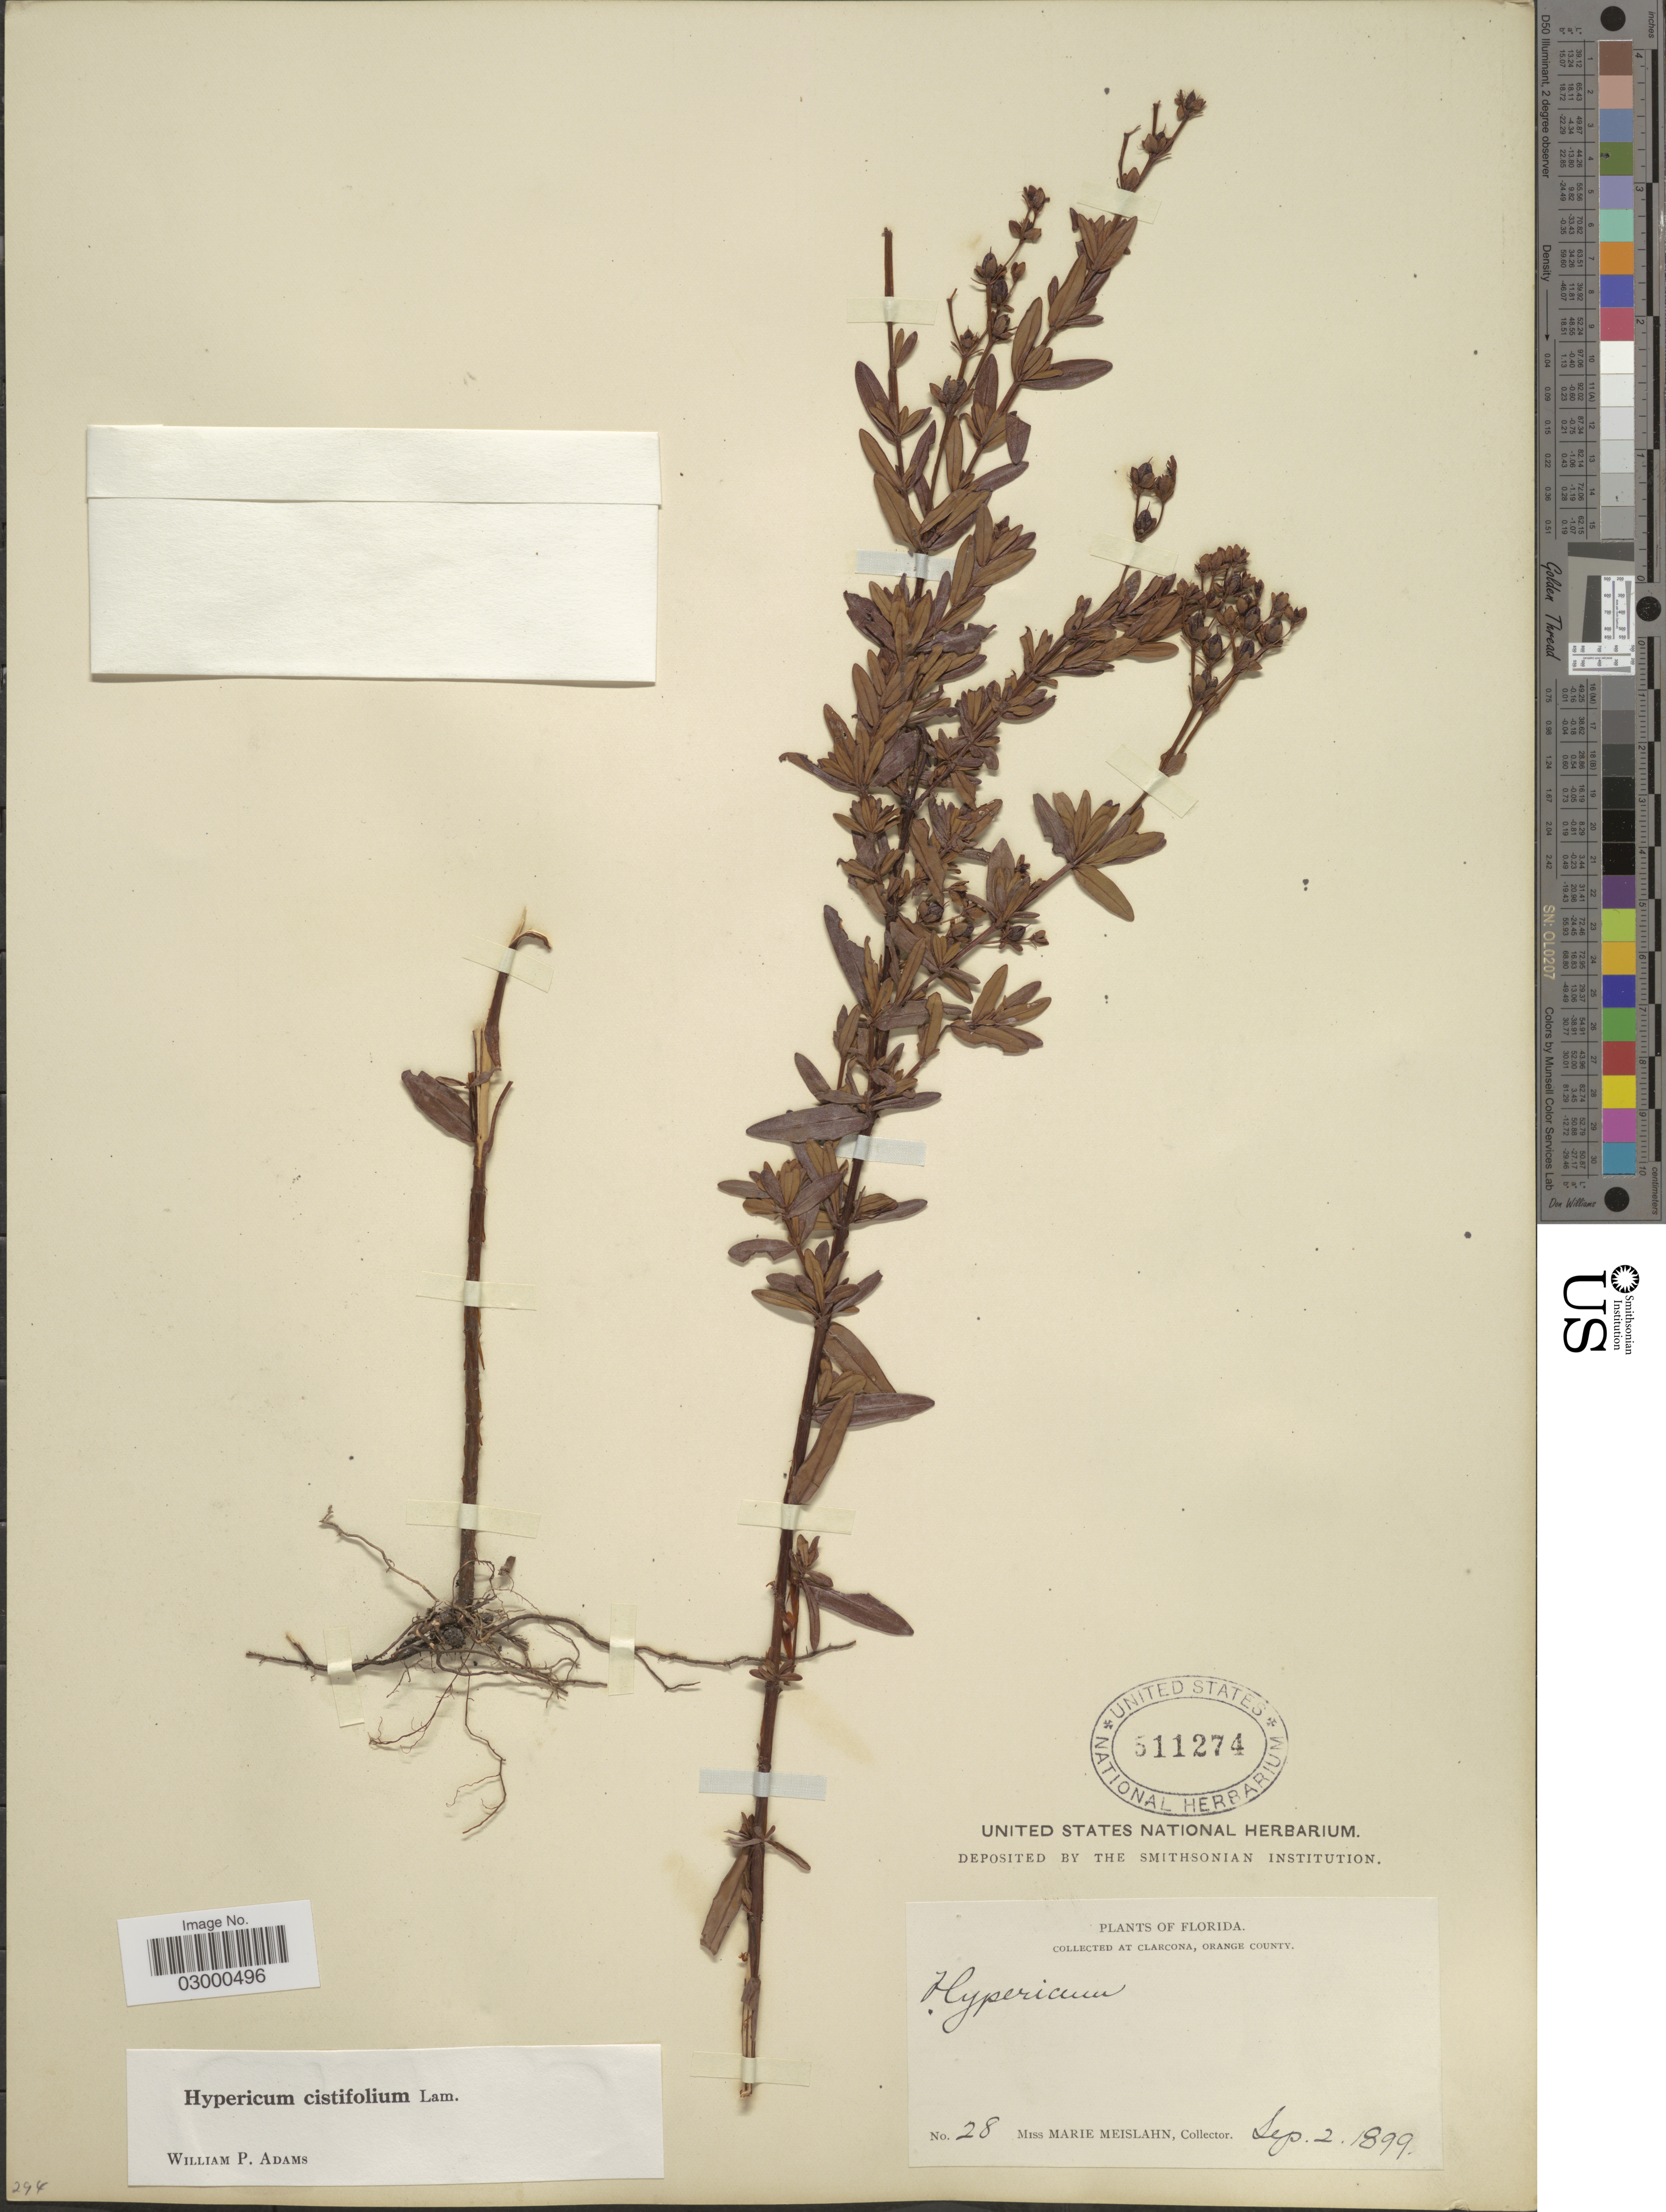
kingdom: Plantae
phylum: Tracheophyta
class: Magnoliopsida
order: Malpighiales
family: Hypericaceae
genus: Hypericum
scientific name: Hypericum cistifolium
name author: Lam.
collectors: M. Meislahn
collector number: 28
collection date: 1899-09-02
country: United States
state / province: Florida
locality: At Clarcona, Orange County.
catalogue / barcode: US 511274